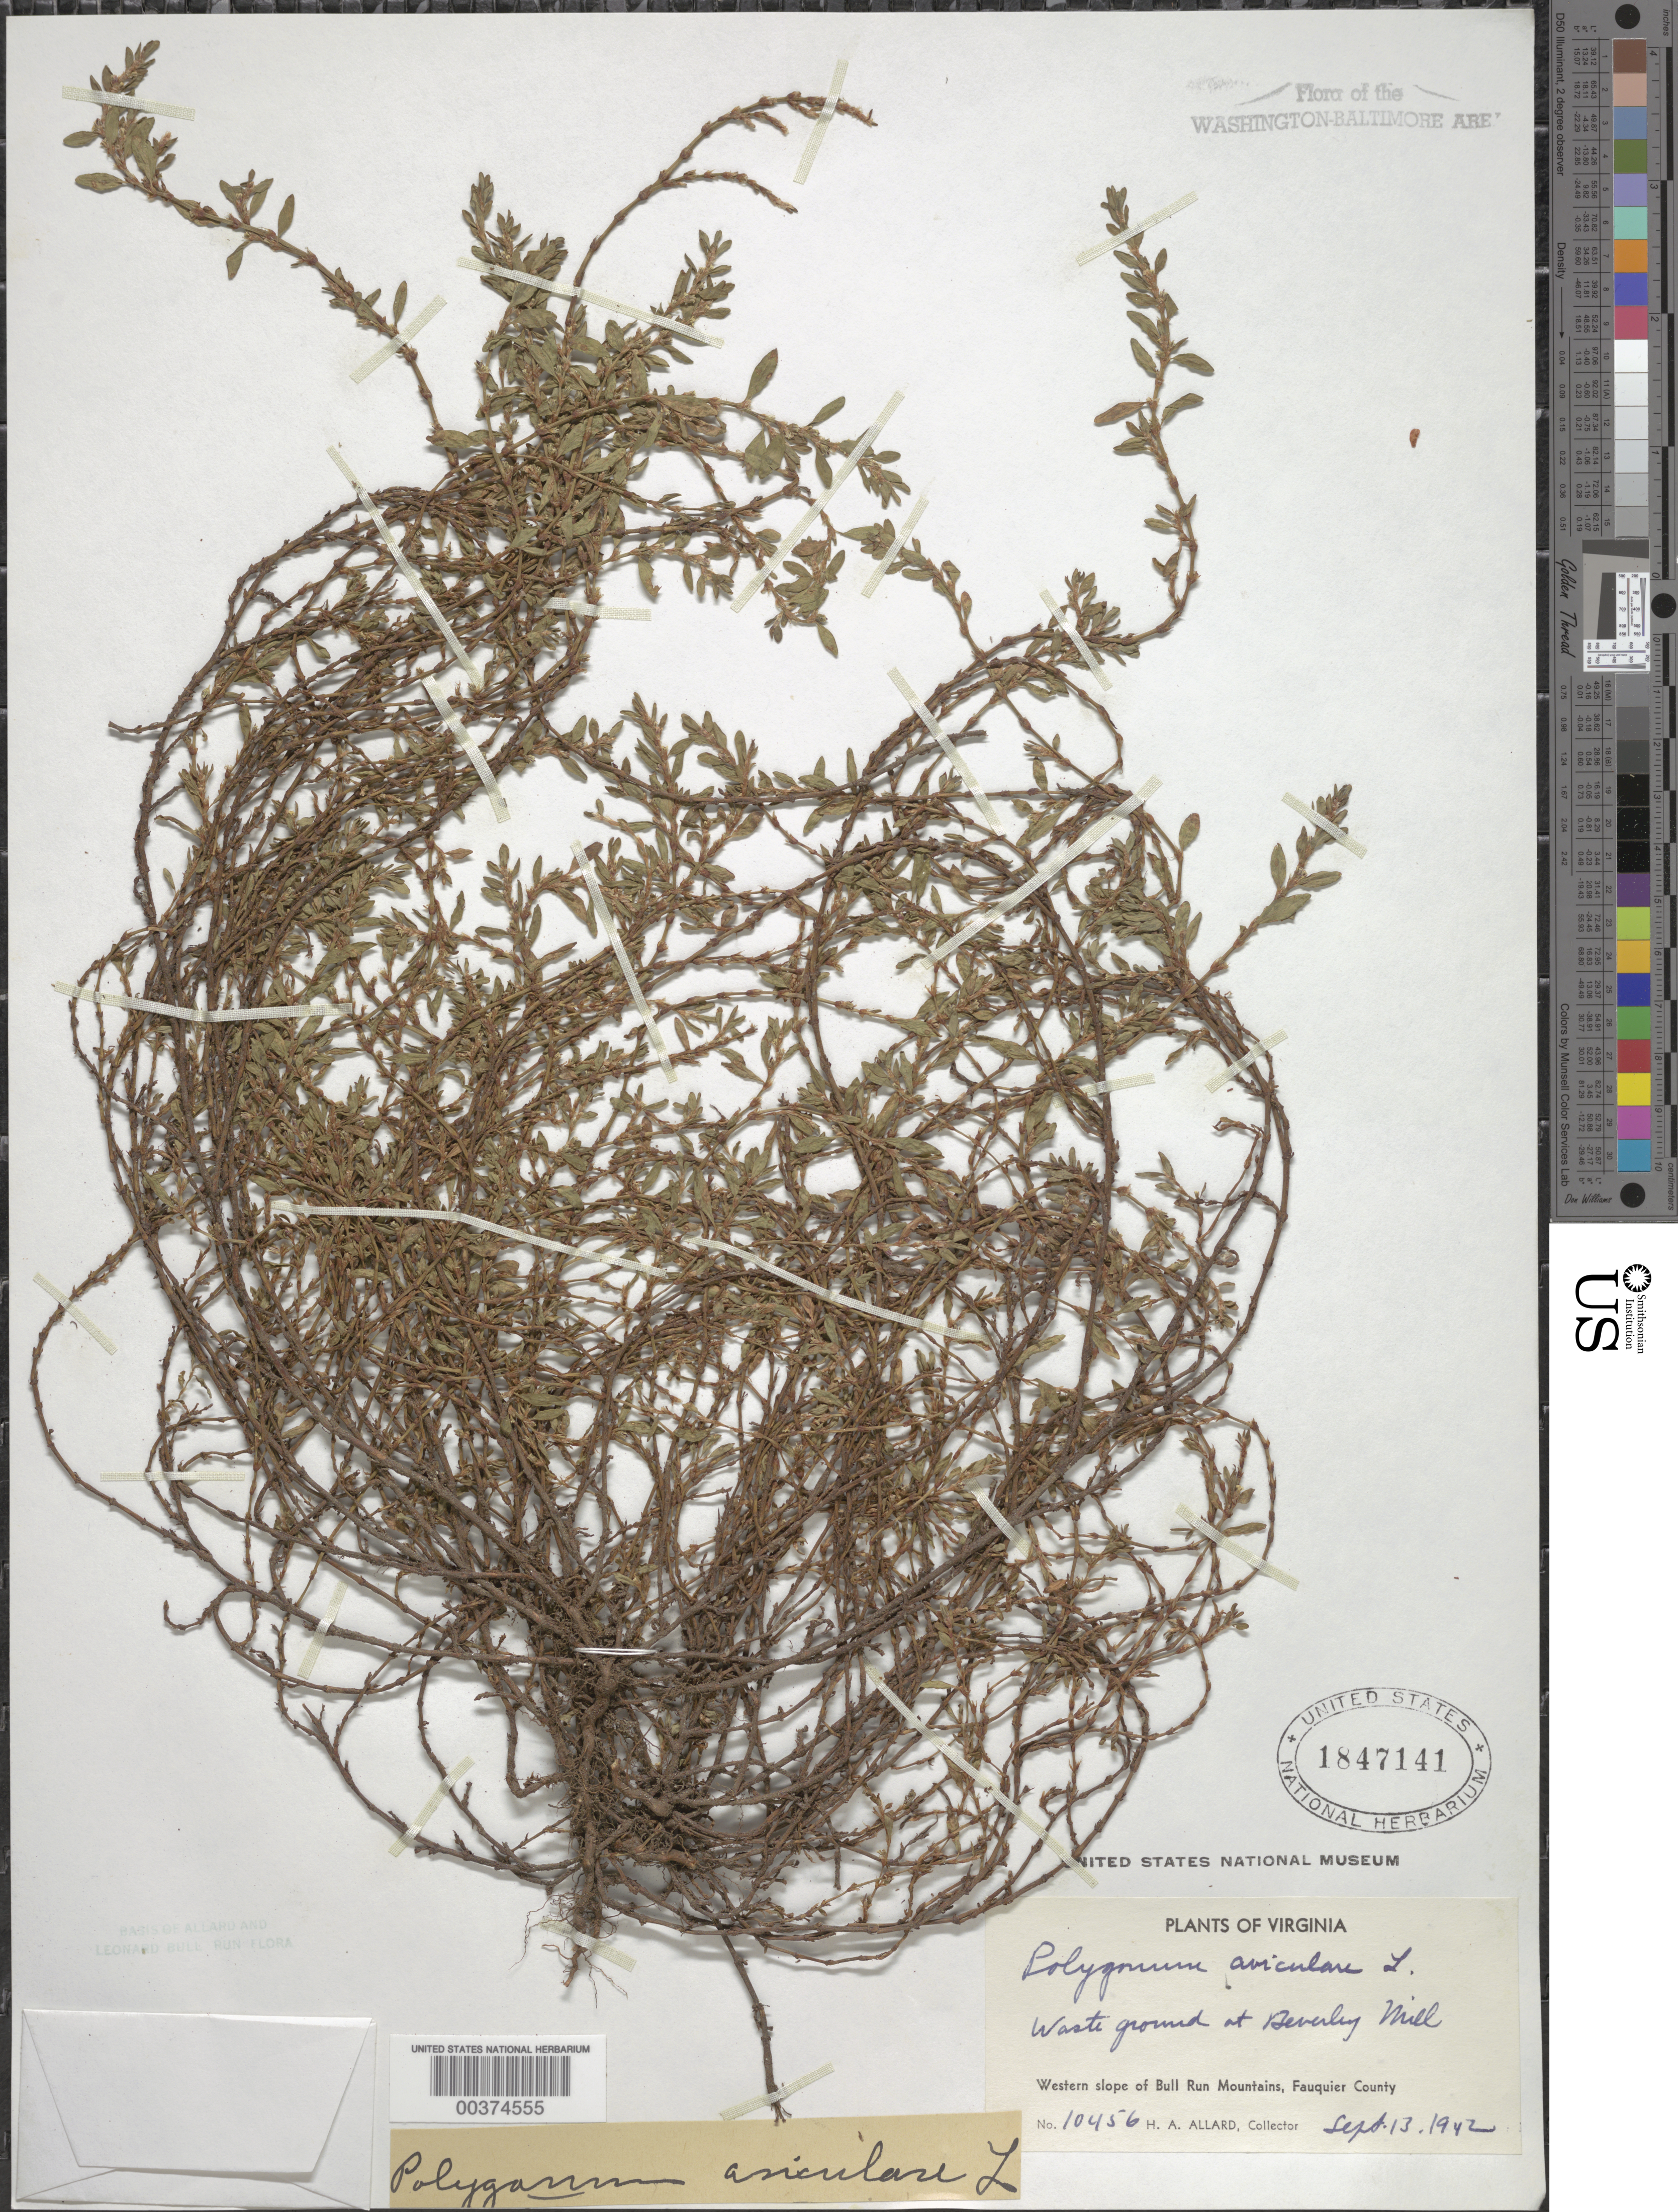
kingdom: Plantae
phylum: Tracheophyta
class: Magnoliopsida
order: Caryophyllales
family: Polygonaceae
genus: Polygonum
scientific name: Polygonum aviculare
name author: L.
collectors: H. A. Allard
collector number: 10456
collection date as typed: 13 Sep 1942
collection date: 1942-09-13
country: United States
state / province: Virginia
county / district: Fauquier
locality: Beverley Mill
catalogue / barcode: US 1847141